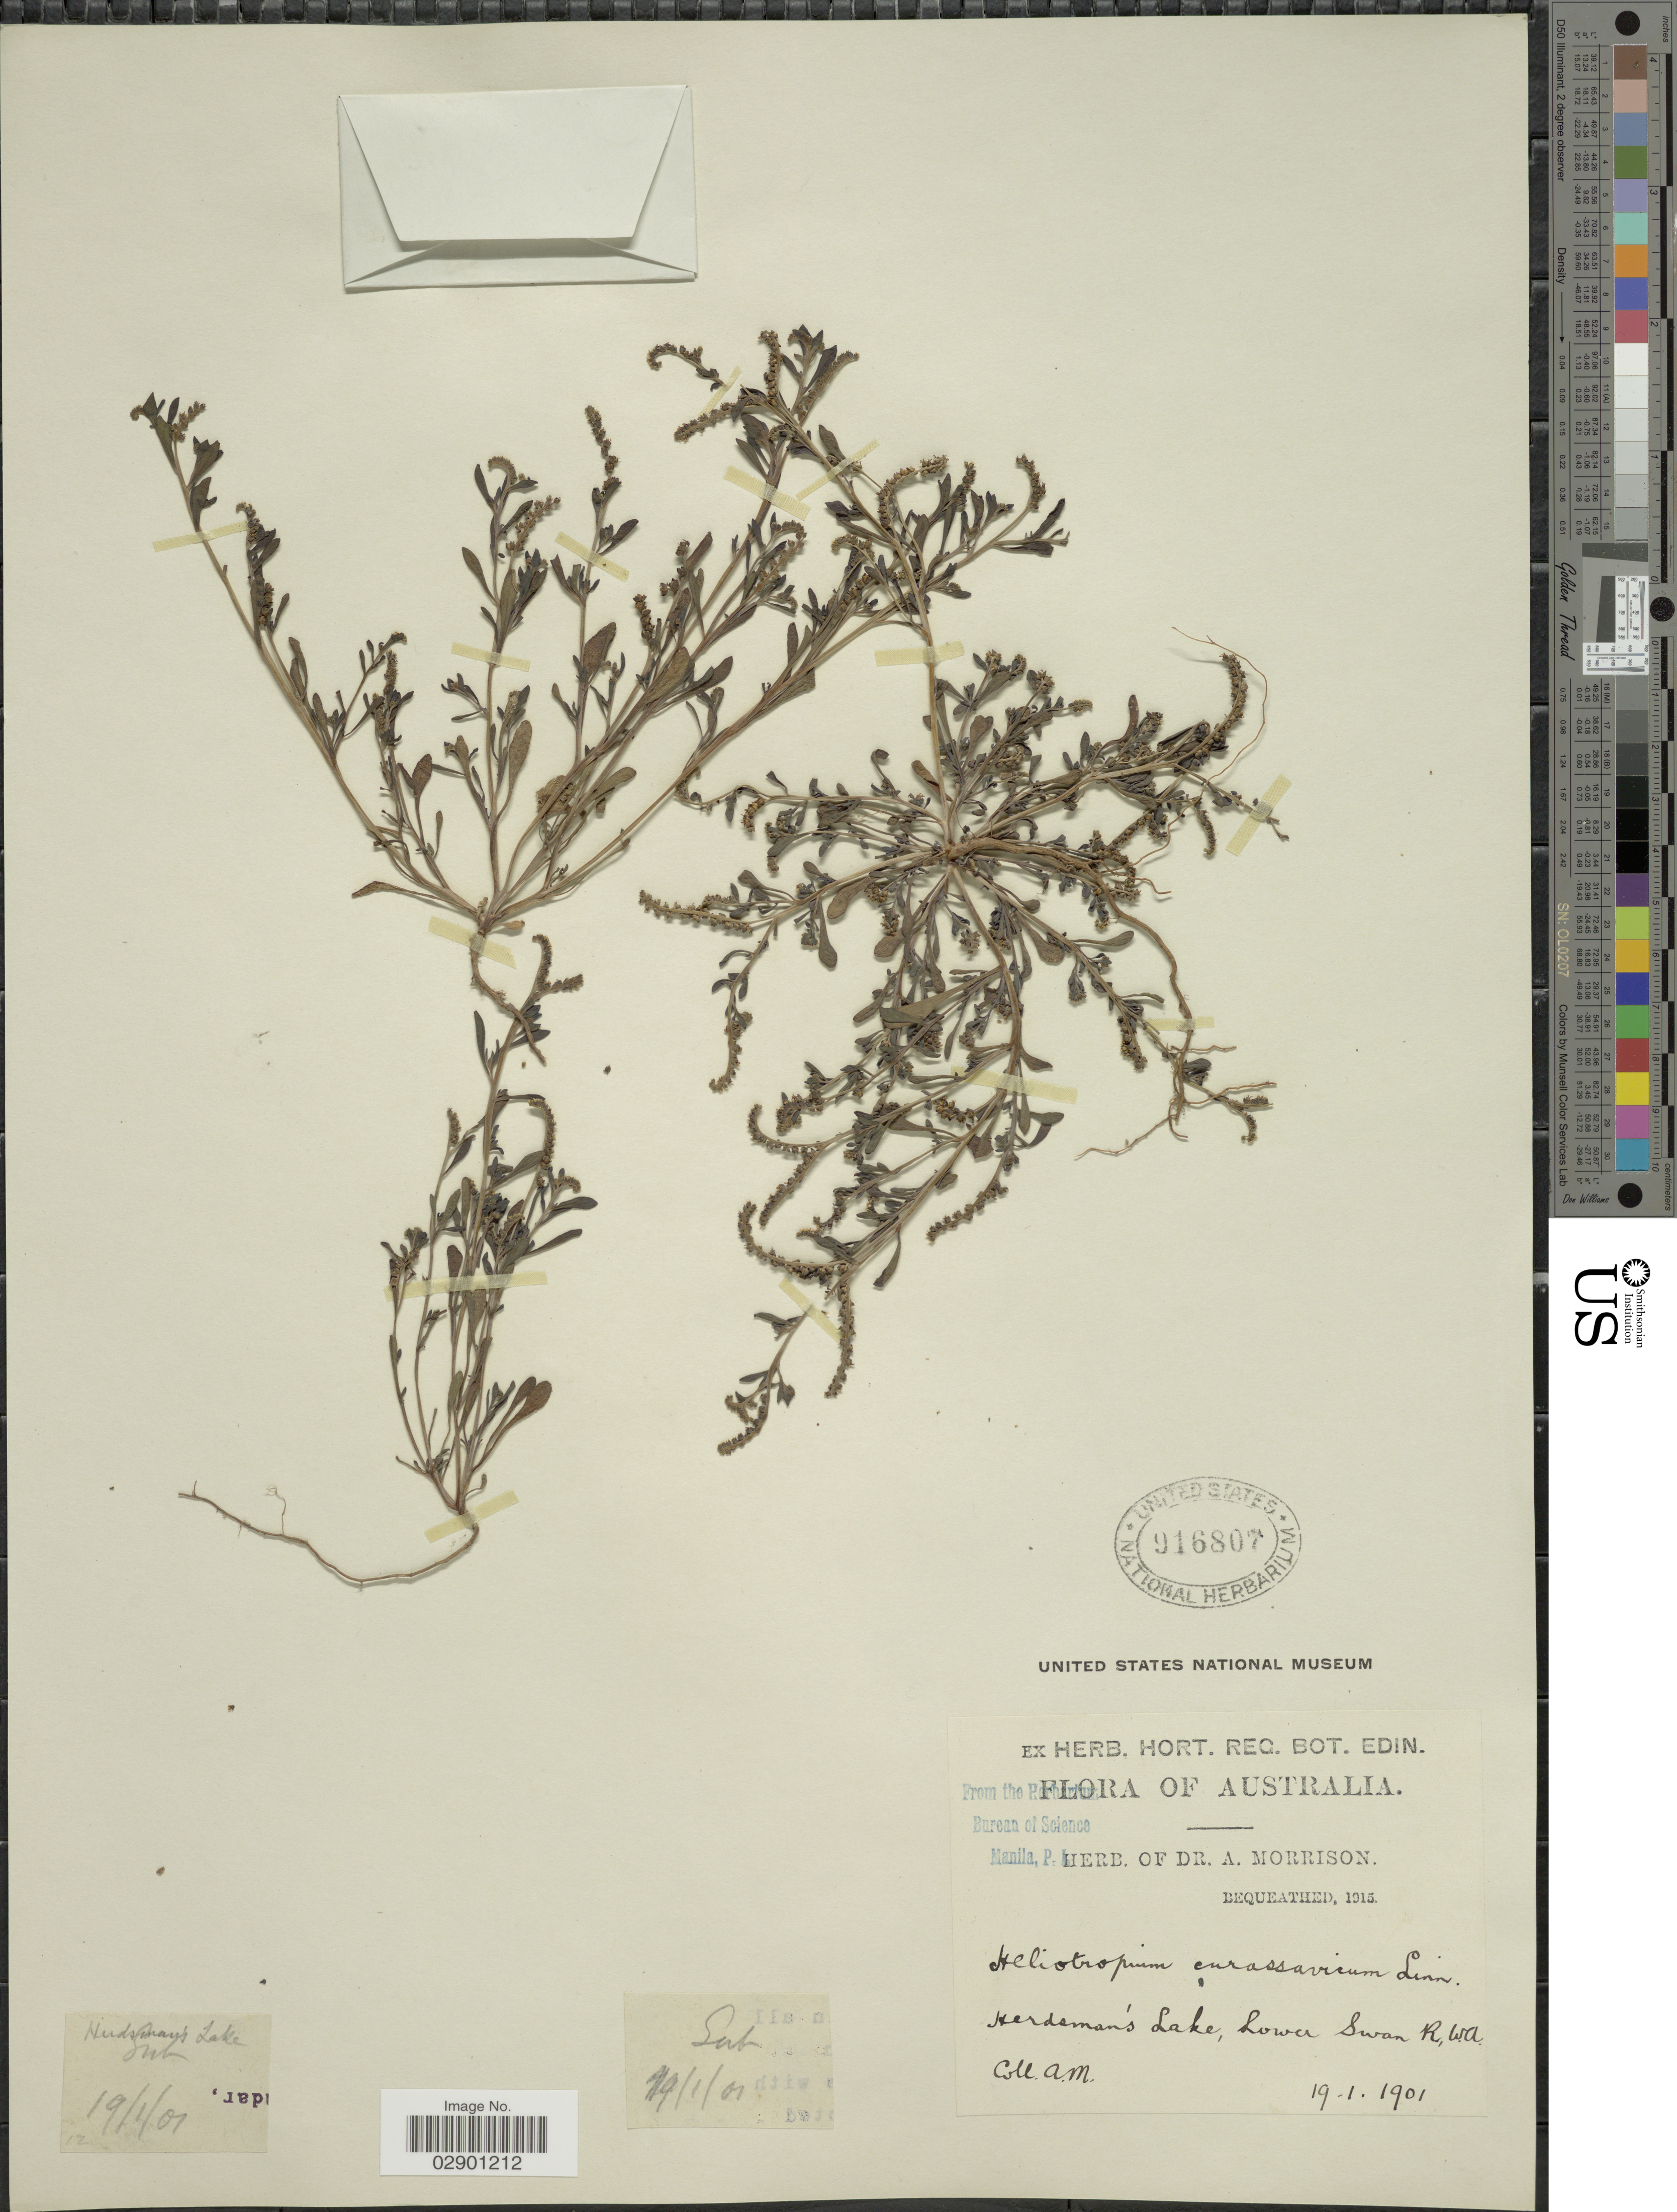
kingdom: Plantae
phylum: Tracheophyta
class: Magnoliopsida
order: Boraginales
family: Heliotropiaceae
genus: Heliotropium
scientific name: Heliotropium curassavicum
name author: L.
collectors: A. Morrison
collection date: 1901-01-19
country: Australia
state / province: Western Australia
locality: Herdeman's Lake, Lower Swan R., WA.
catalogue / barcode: US 916807